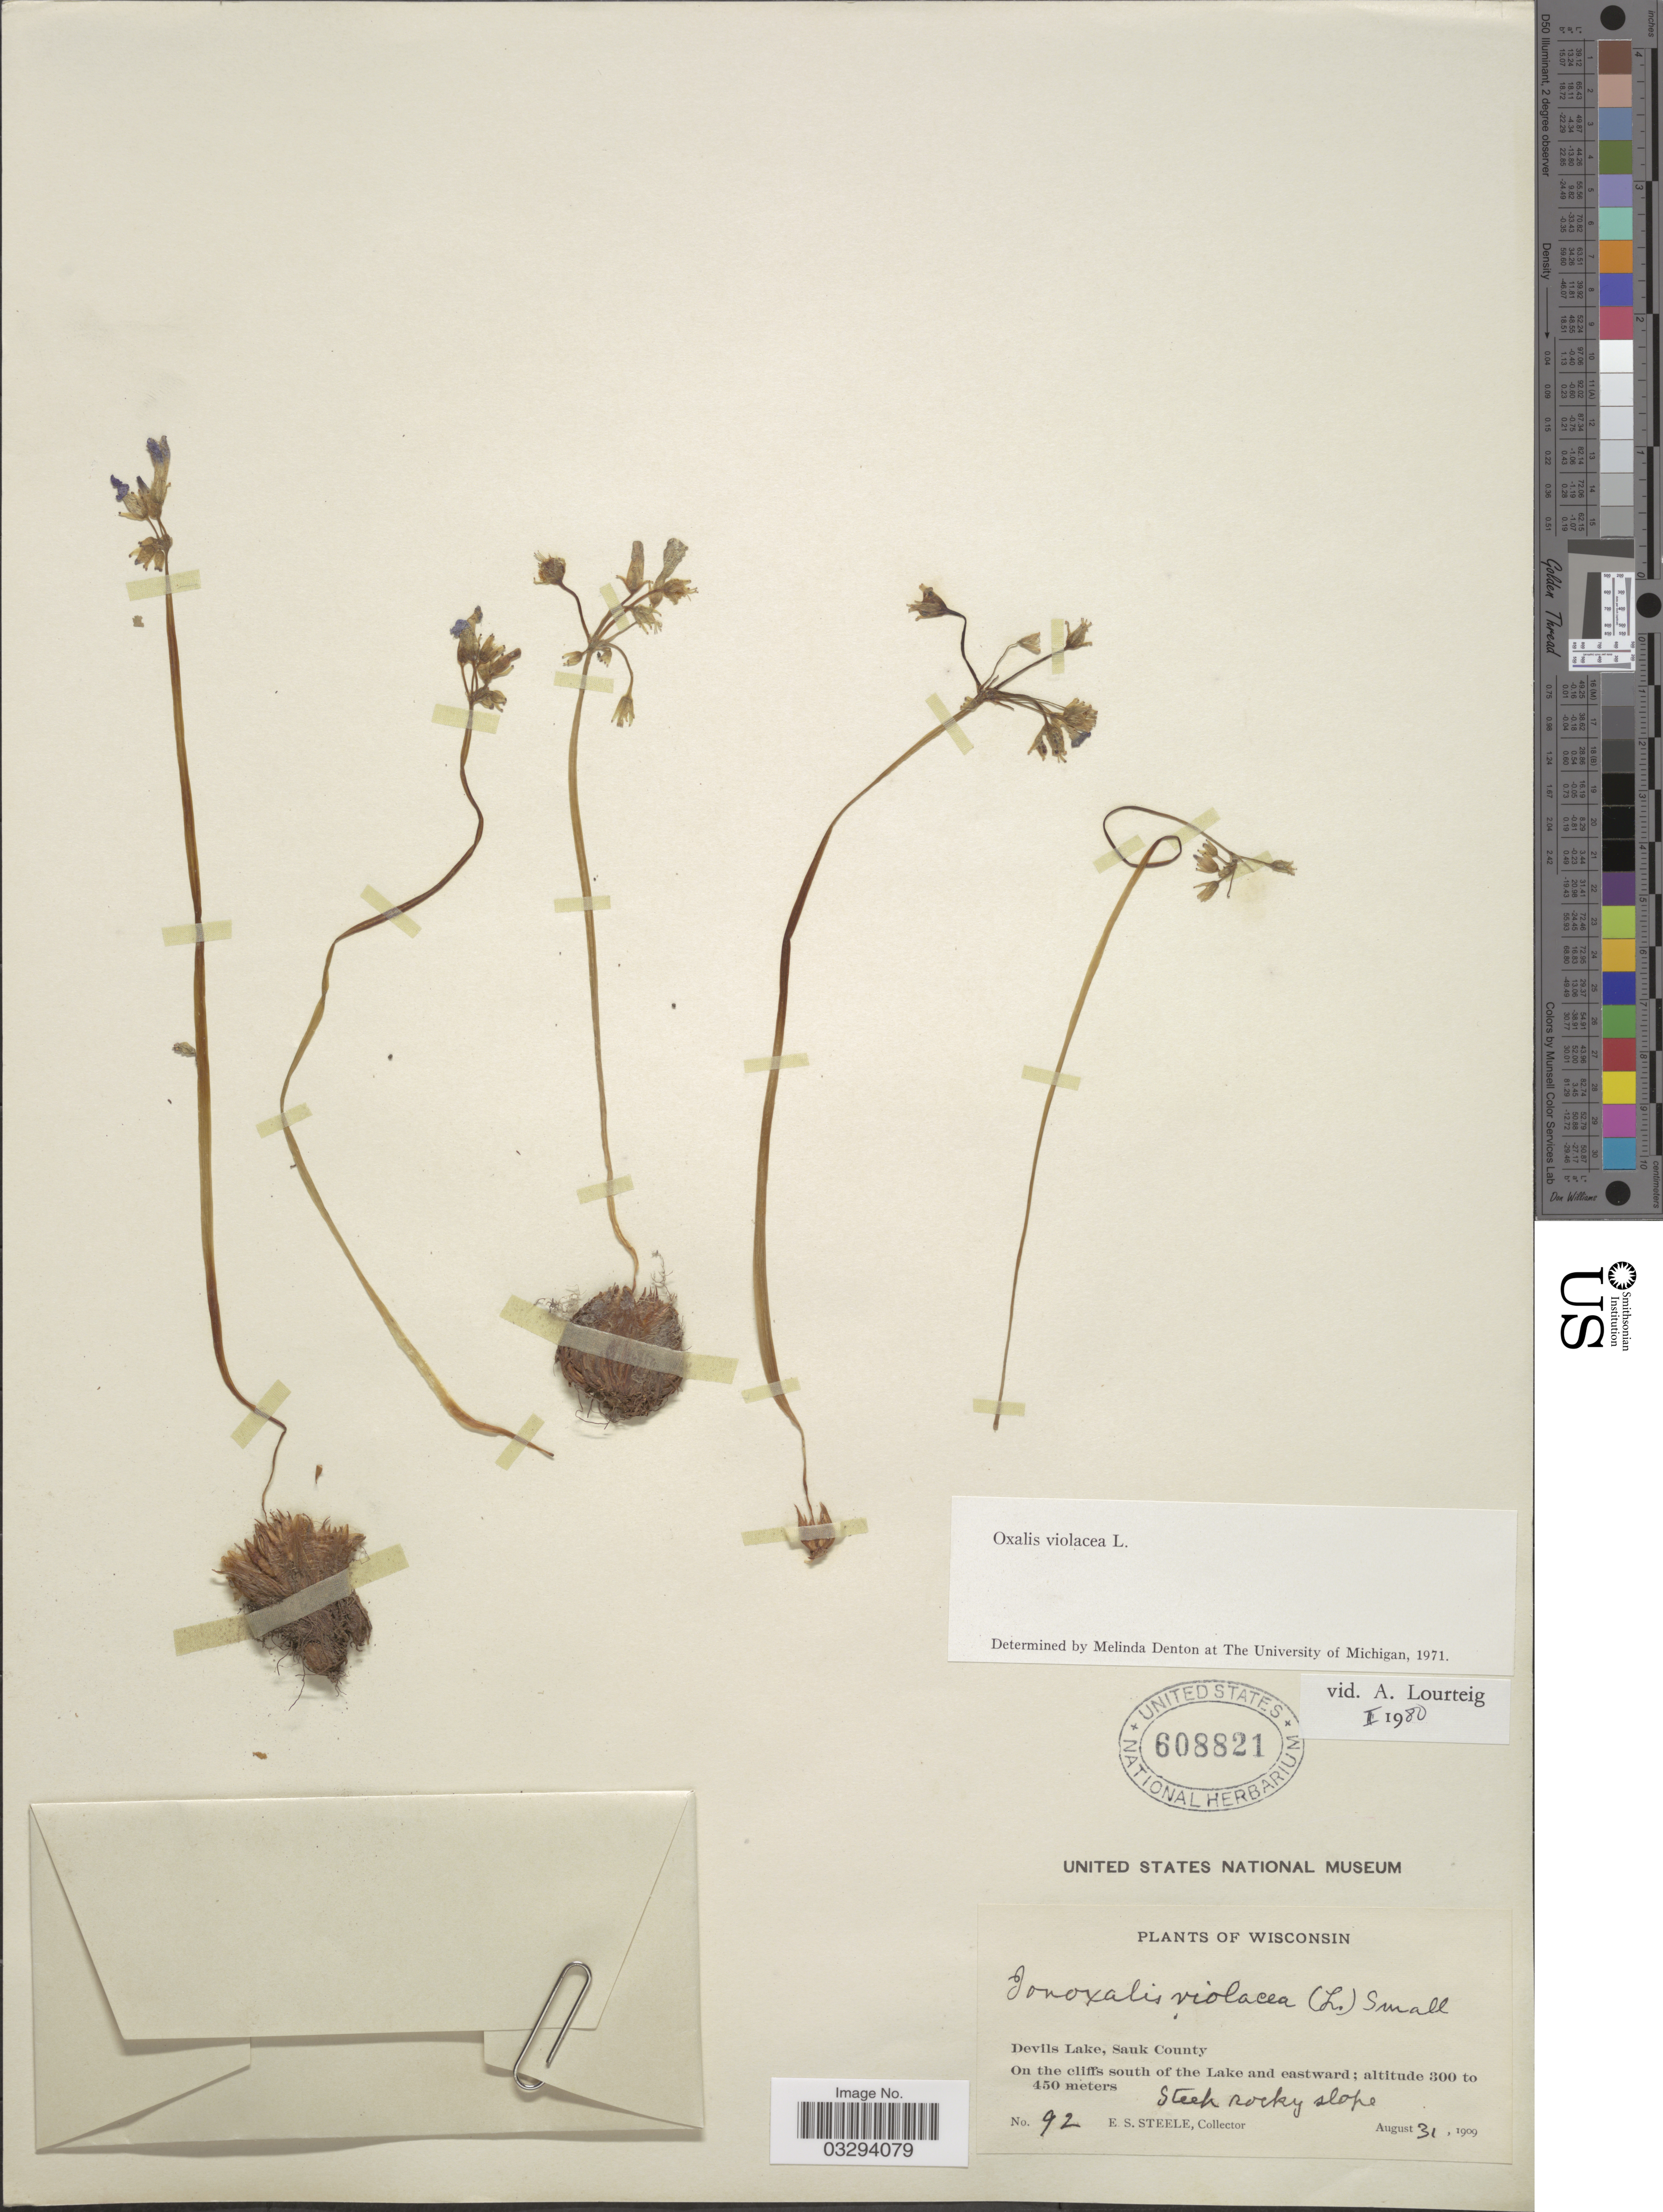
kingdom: Plantae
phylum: Tracheophyta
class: Magnoliopsida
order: Oxalidales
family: Oxalidaceae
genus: Oxalis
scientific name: Oxalis violacea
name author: L.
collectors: E. Steele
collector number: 92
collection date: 1909-08-31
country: United States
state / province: Wisconsin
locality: Devils Lake, Sauk County. On the cliffs south of the Lake and eastward.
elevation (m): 300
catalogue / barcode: US 608821